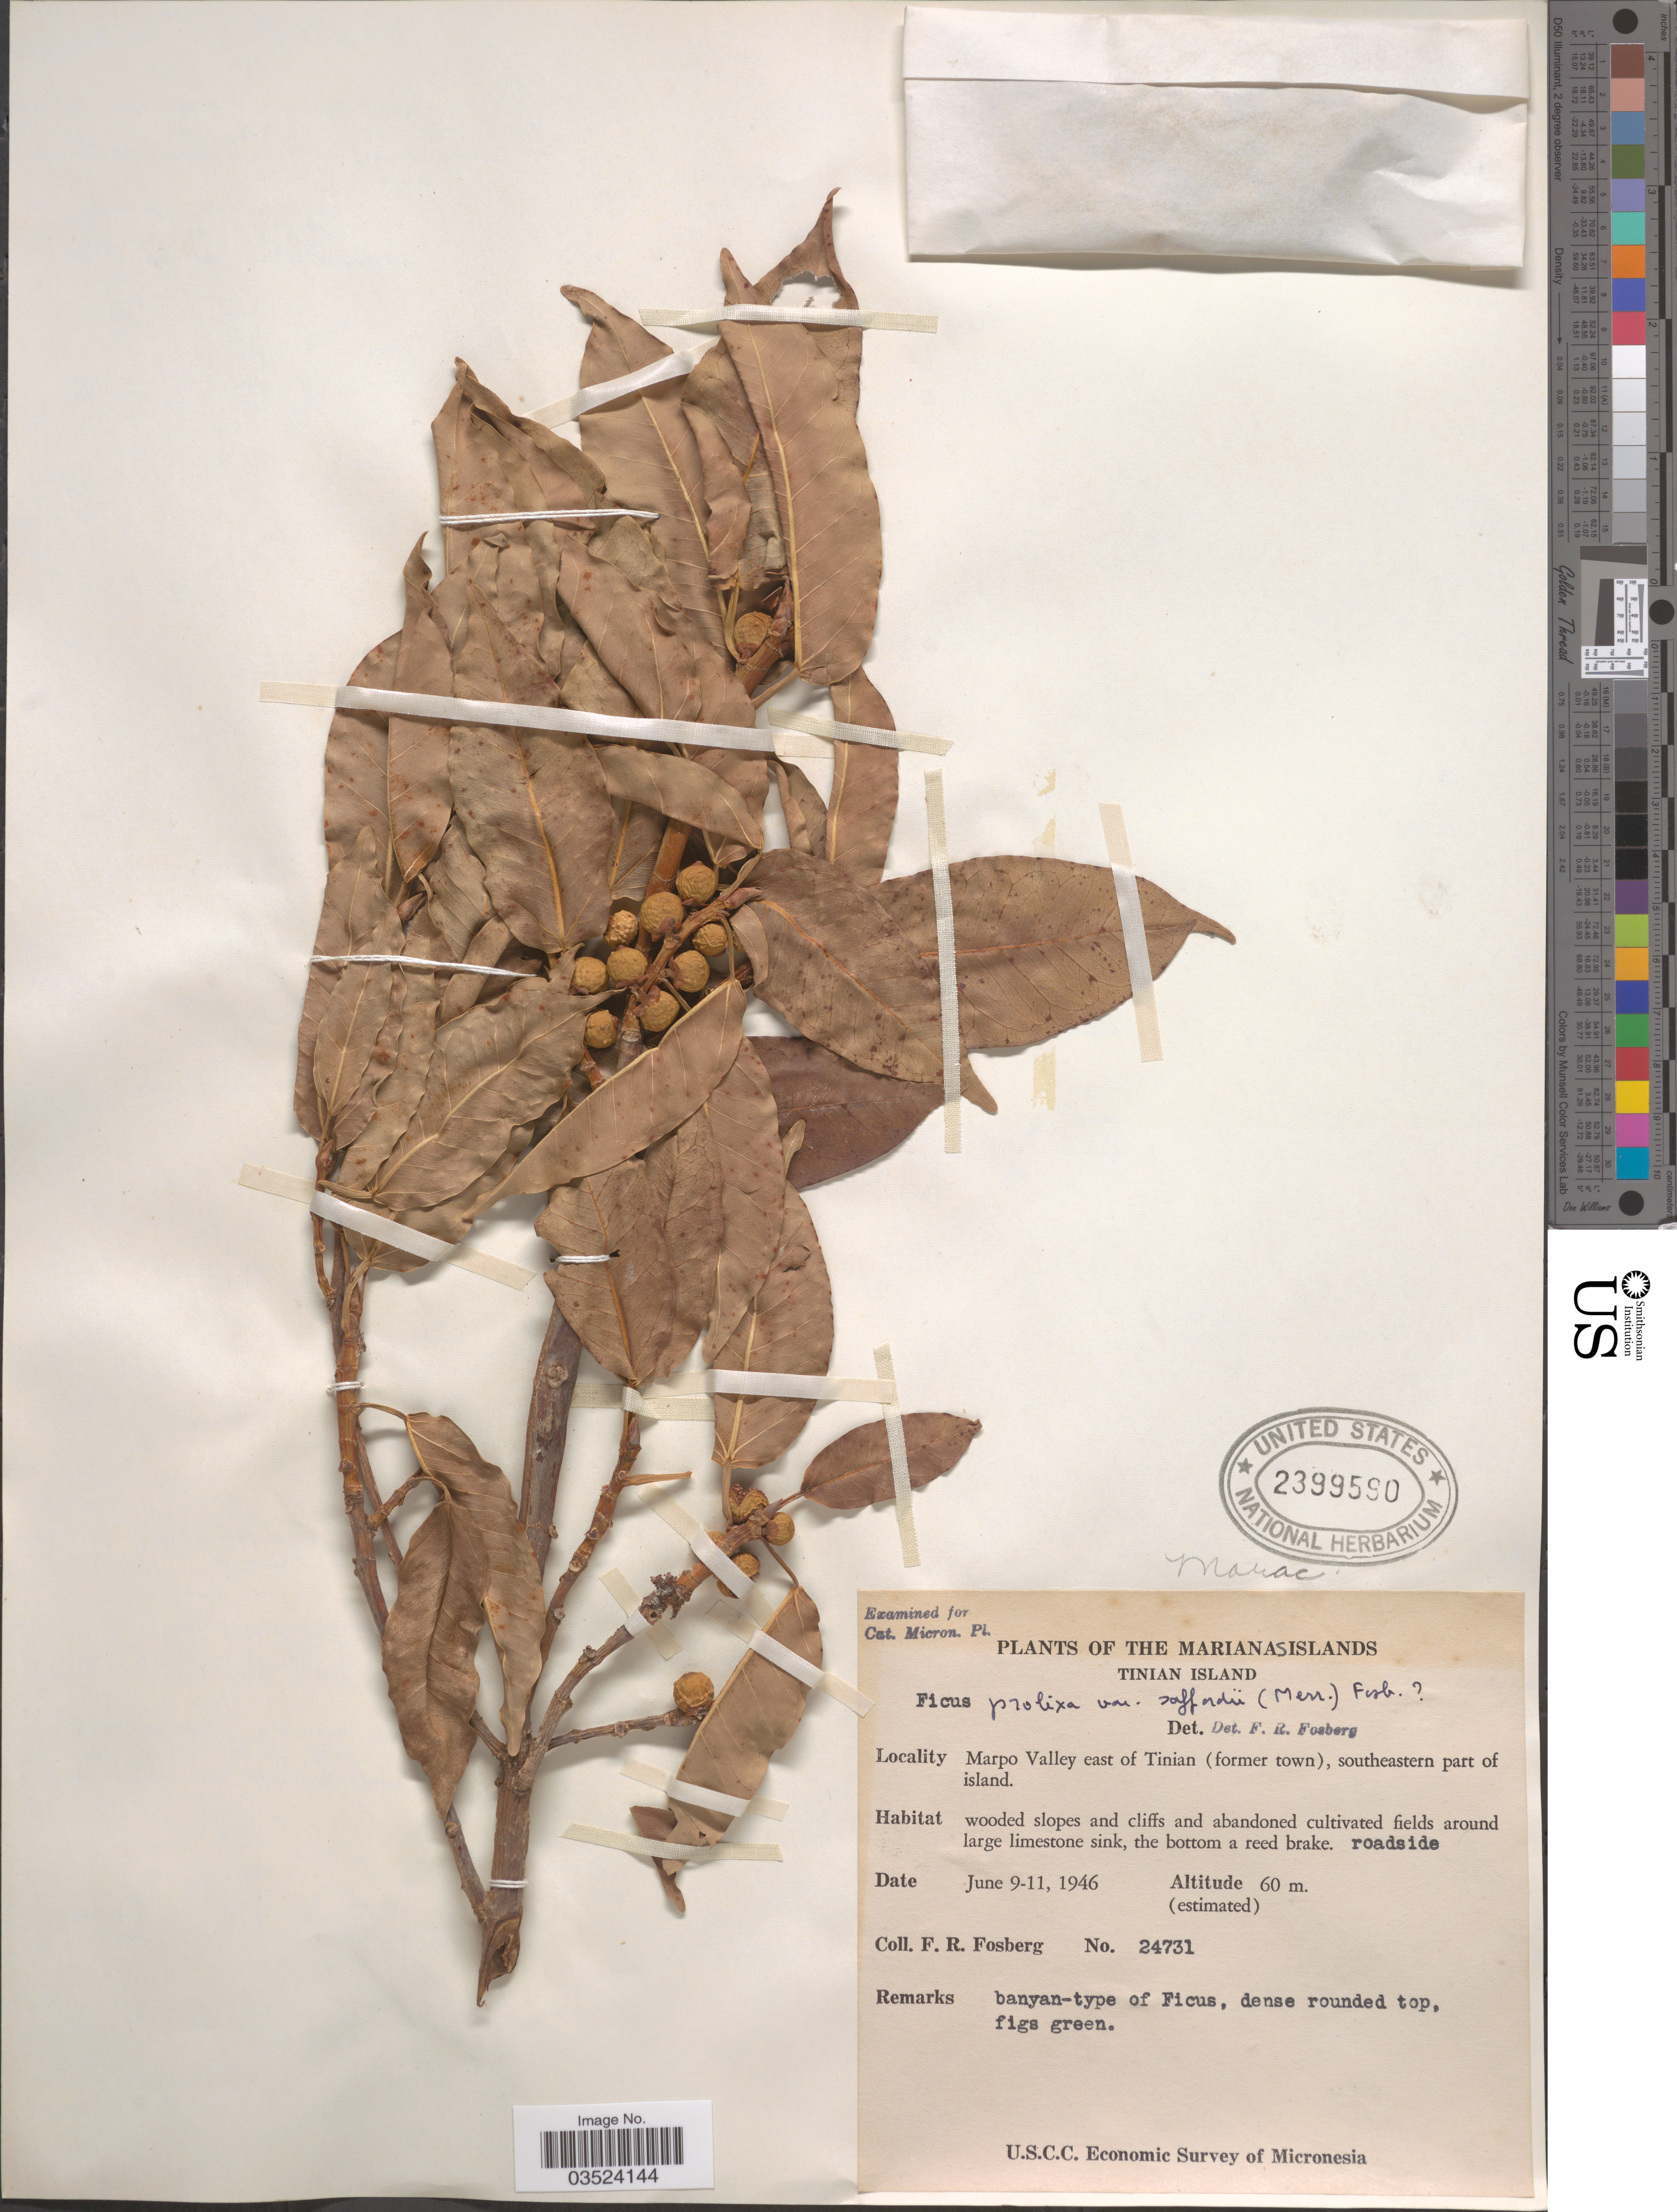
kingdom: Plantae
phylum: Tracheophyta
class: Magnoliopsida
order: Rosales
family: Moraceae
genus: Ficus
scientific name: Ficus prolixa var. carolinensis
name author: (Warb.) Fosberg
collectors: F. R. Fosberg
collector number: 24731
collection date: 1946-06-09/1946-06-11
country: Northern Mariana Islands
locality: The Marianas Islands. Tinian Island. Marpo Valley east of Tinian (former town), southeastern part of island.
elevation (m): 60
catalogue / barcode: US 2399590